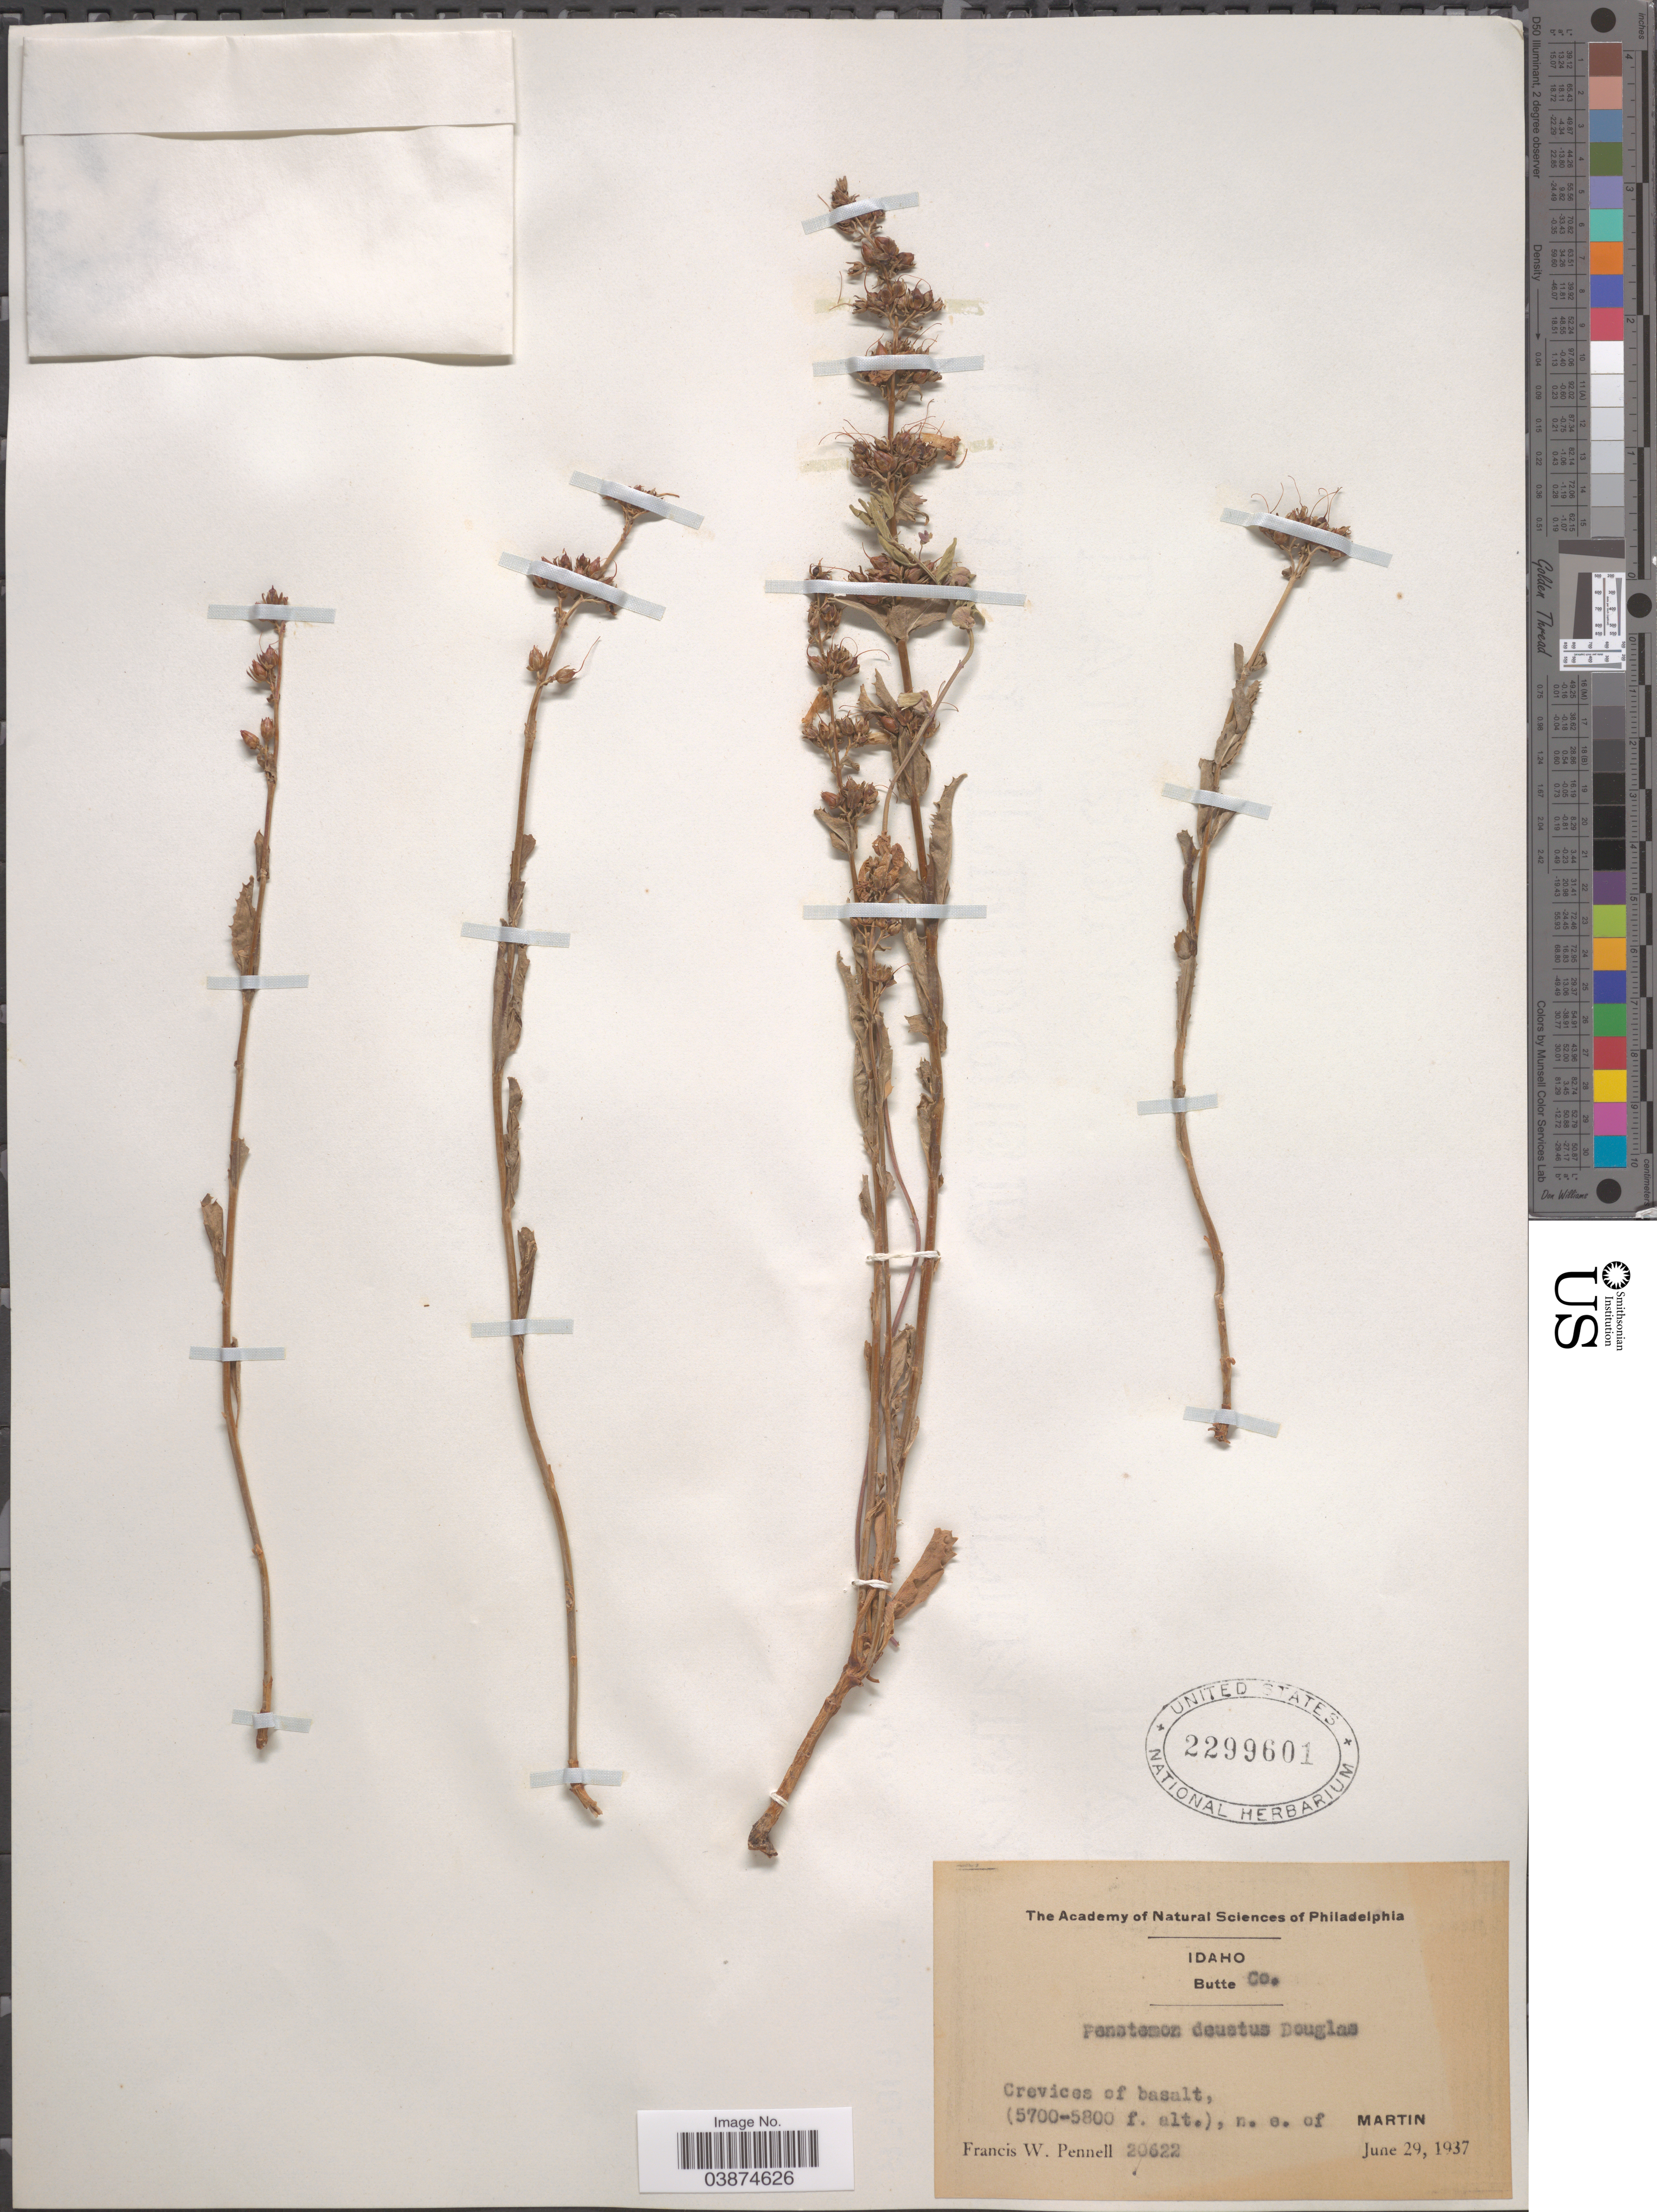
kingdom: Plantae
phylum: Tracheophyta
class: Magnoliopsida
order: Lamiales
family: Plantaginaceae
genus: Penstemon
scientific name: Penstemon deustus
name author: Douglas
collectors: F. W. Pennell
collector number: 20622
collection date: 1937-06-29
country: United States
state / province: Idaho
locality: Butte Co, n. e. of Martin.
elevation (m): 1737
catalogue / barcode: US 2299601